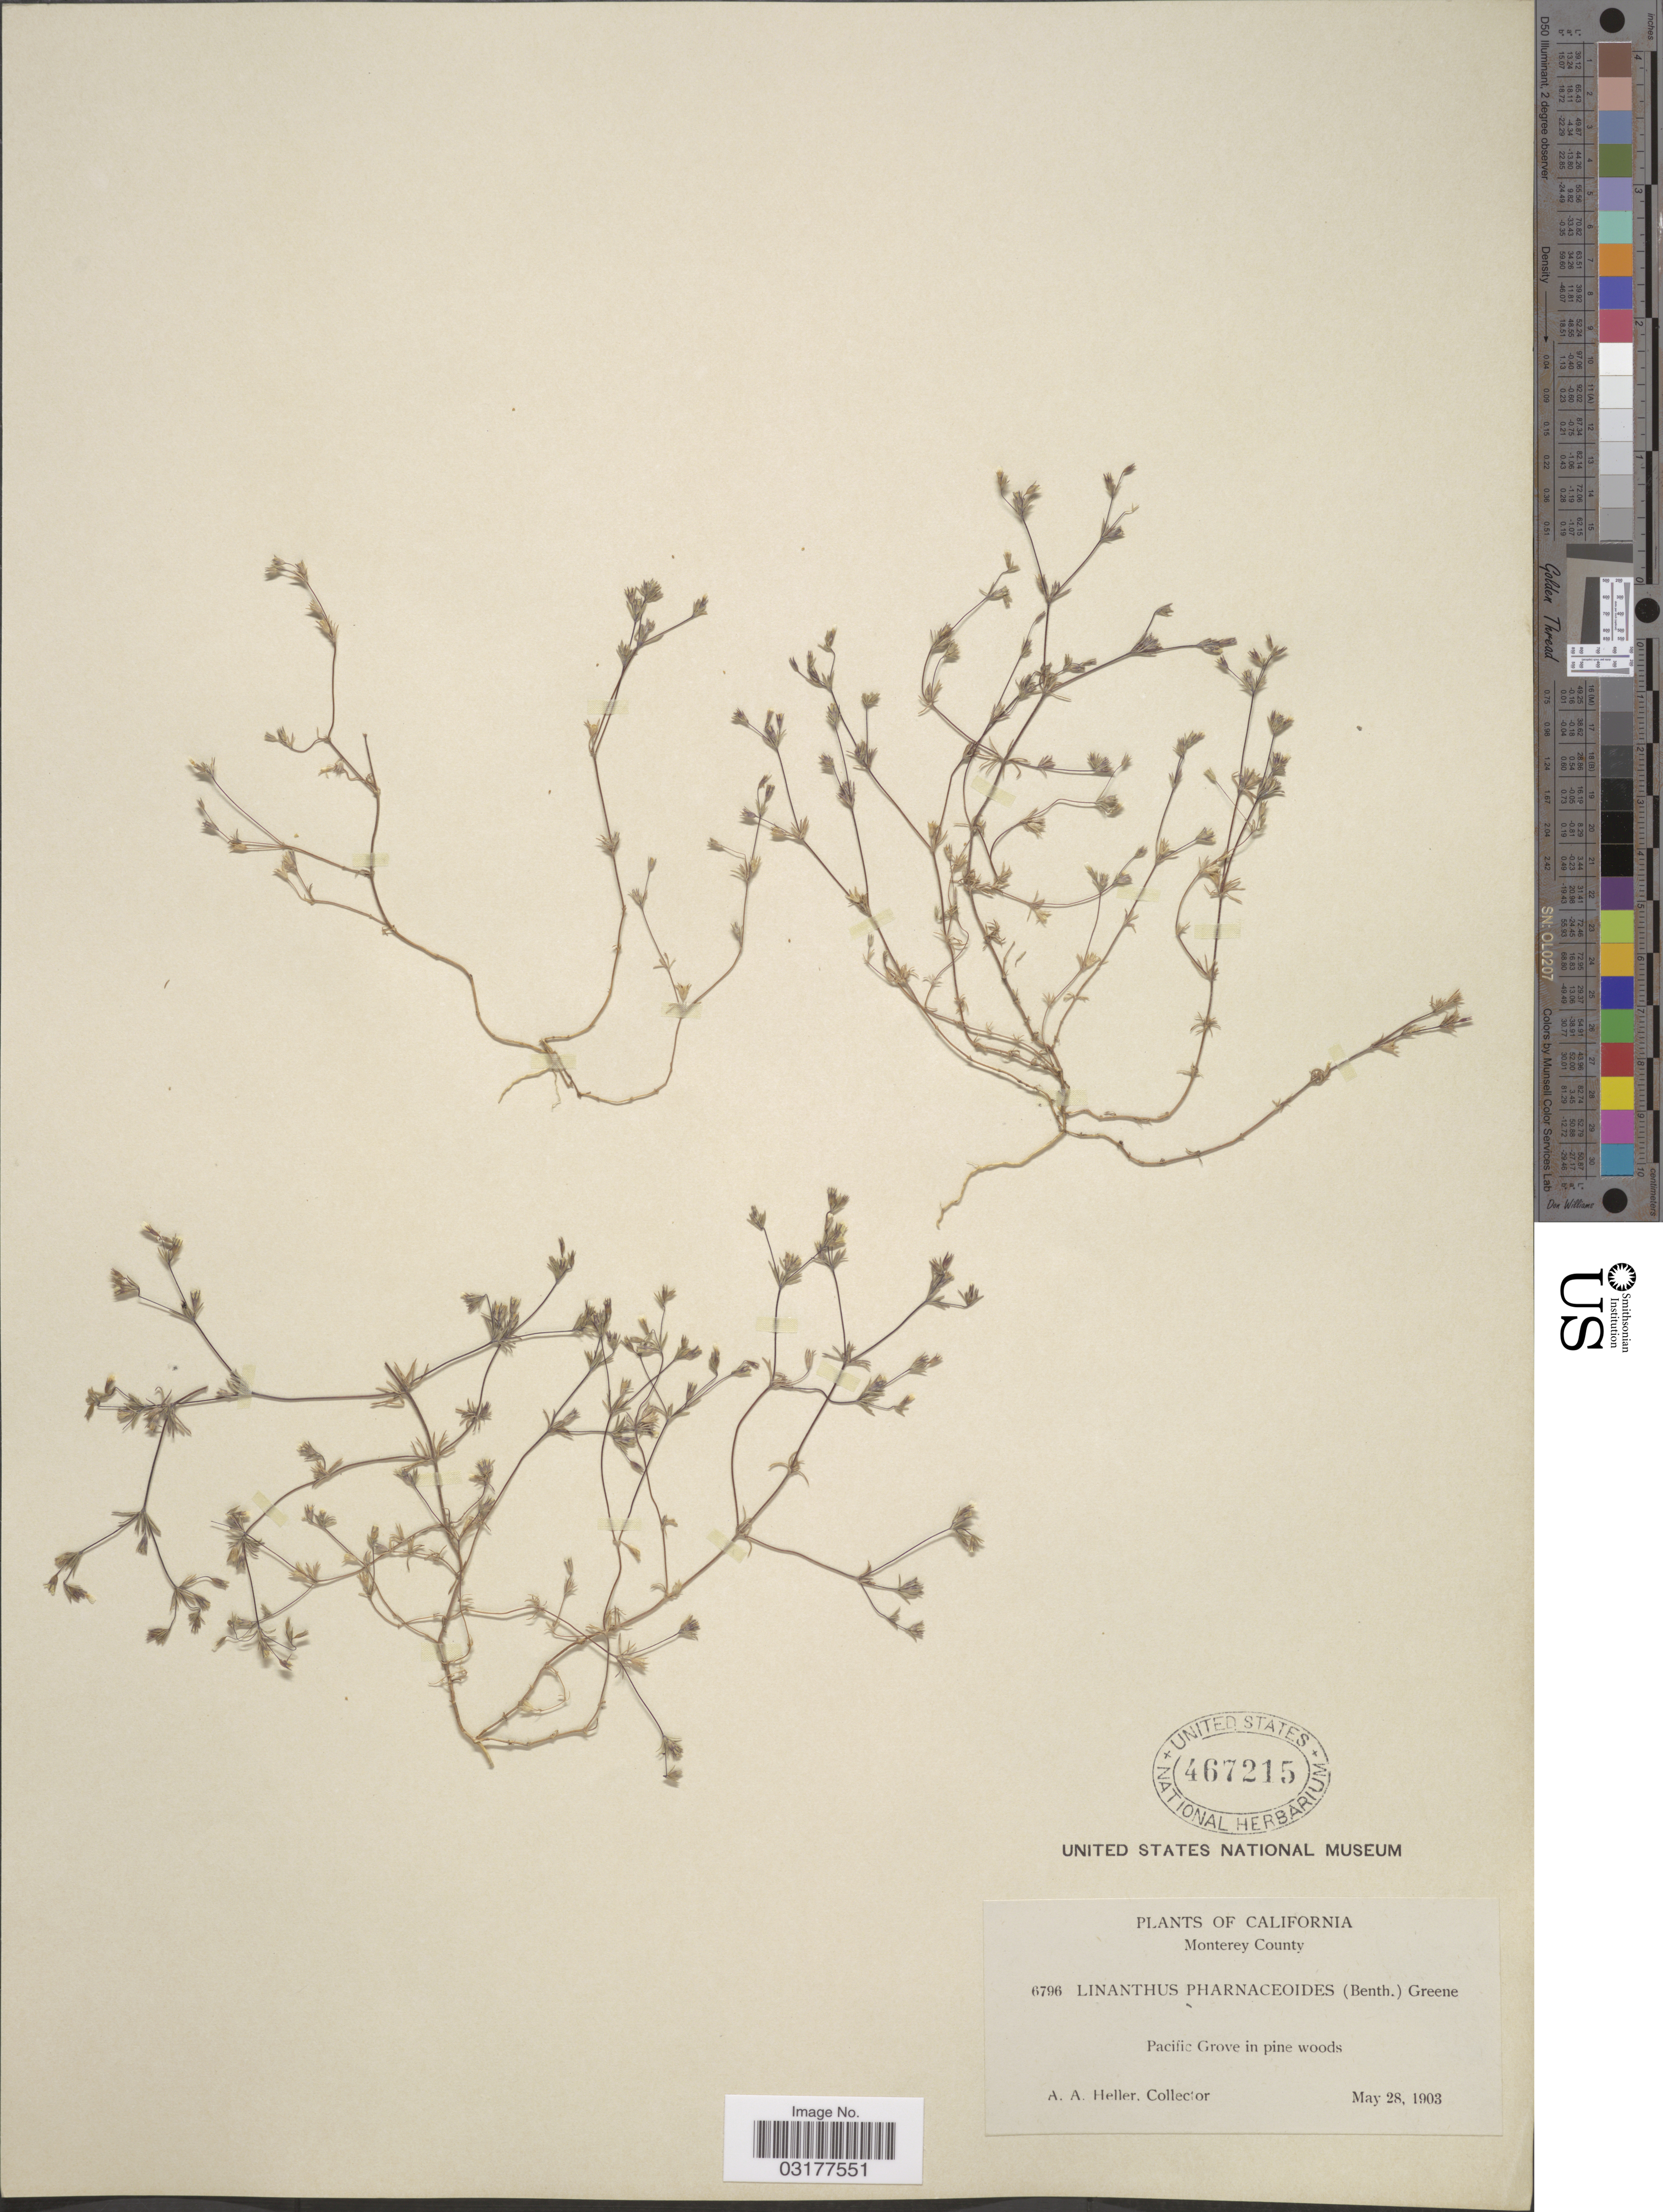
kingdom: Plantae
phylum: Tracheophyta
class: Magnoliopsida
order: Ericales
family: Polemoniaceae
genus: Leptosiphon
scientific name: Leptosiphon filipes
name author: (Benth.) J.M. Porter & L.A. Johnson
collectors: A. A. Heller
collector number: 6796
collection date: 1903-05-28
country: United States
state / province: California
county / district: Monterey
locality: Monterey County. Pacific Grove in pine woods.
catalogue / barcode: US 467215